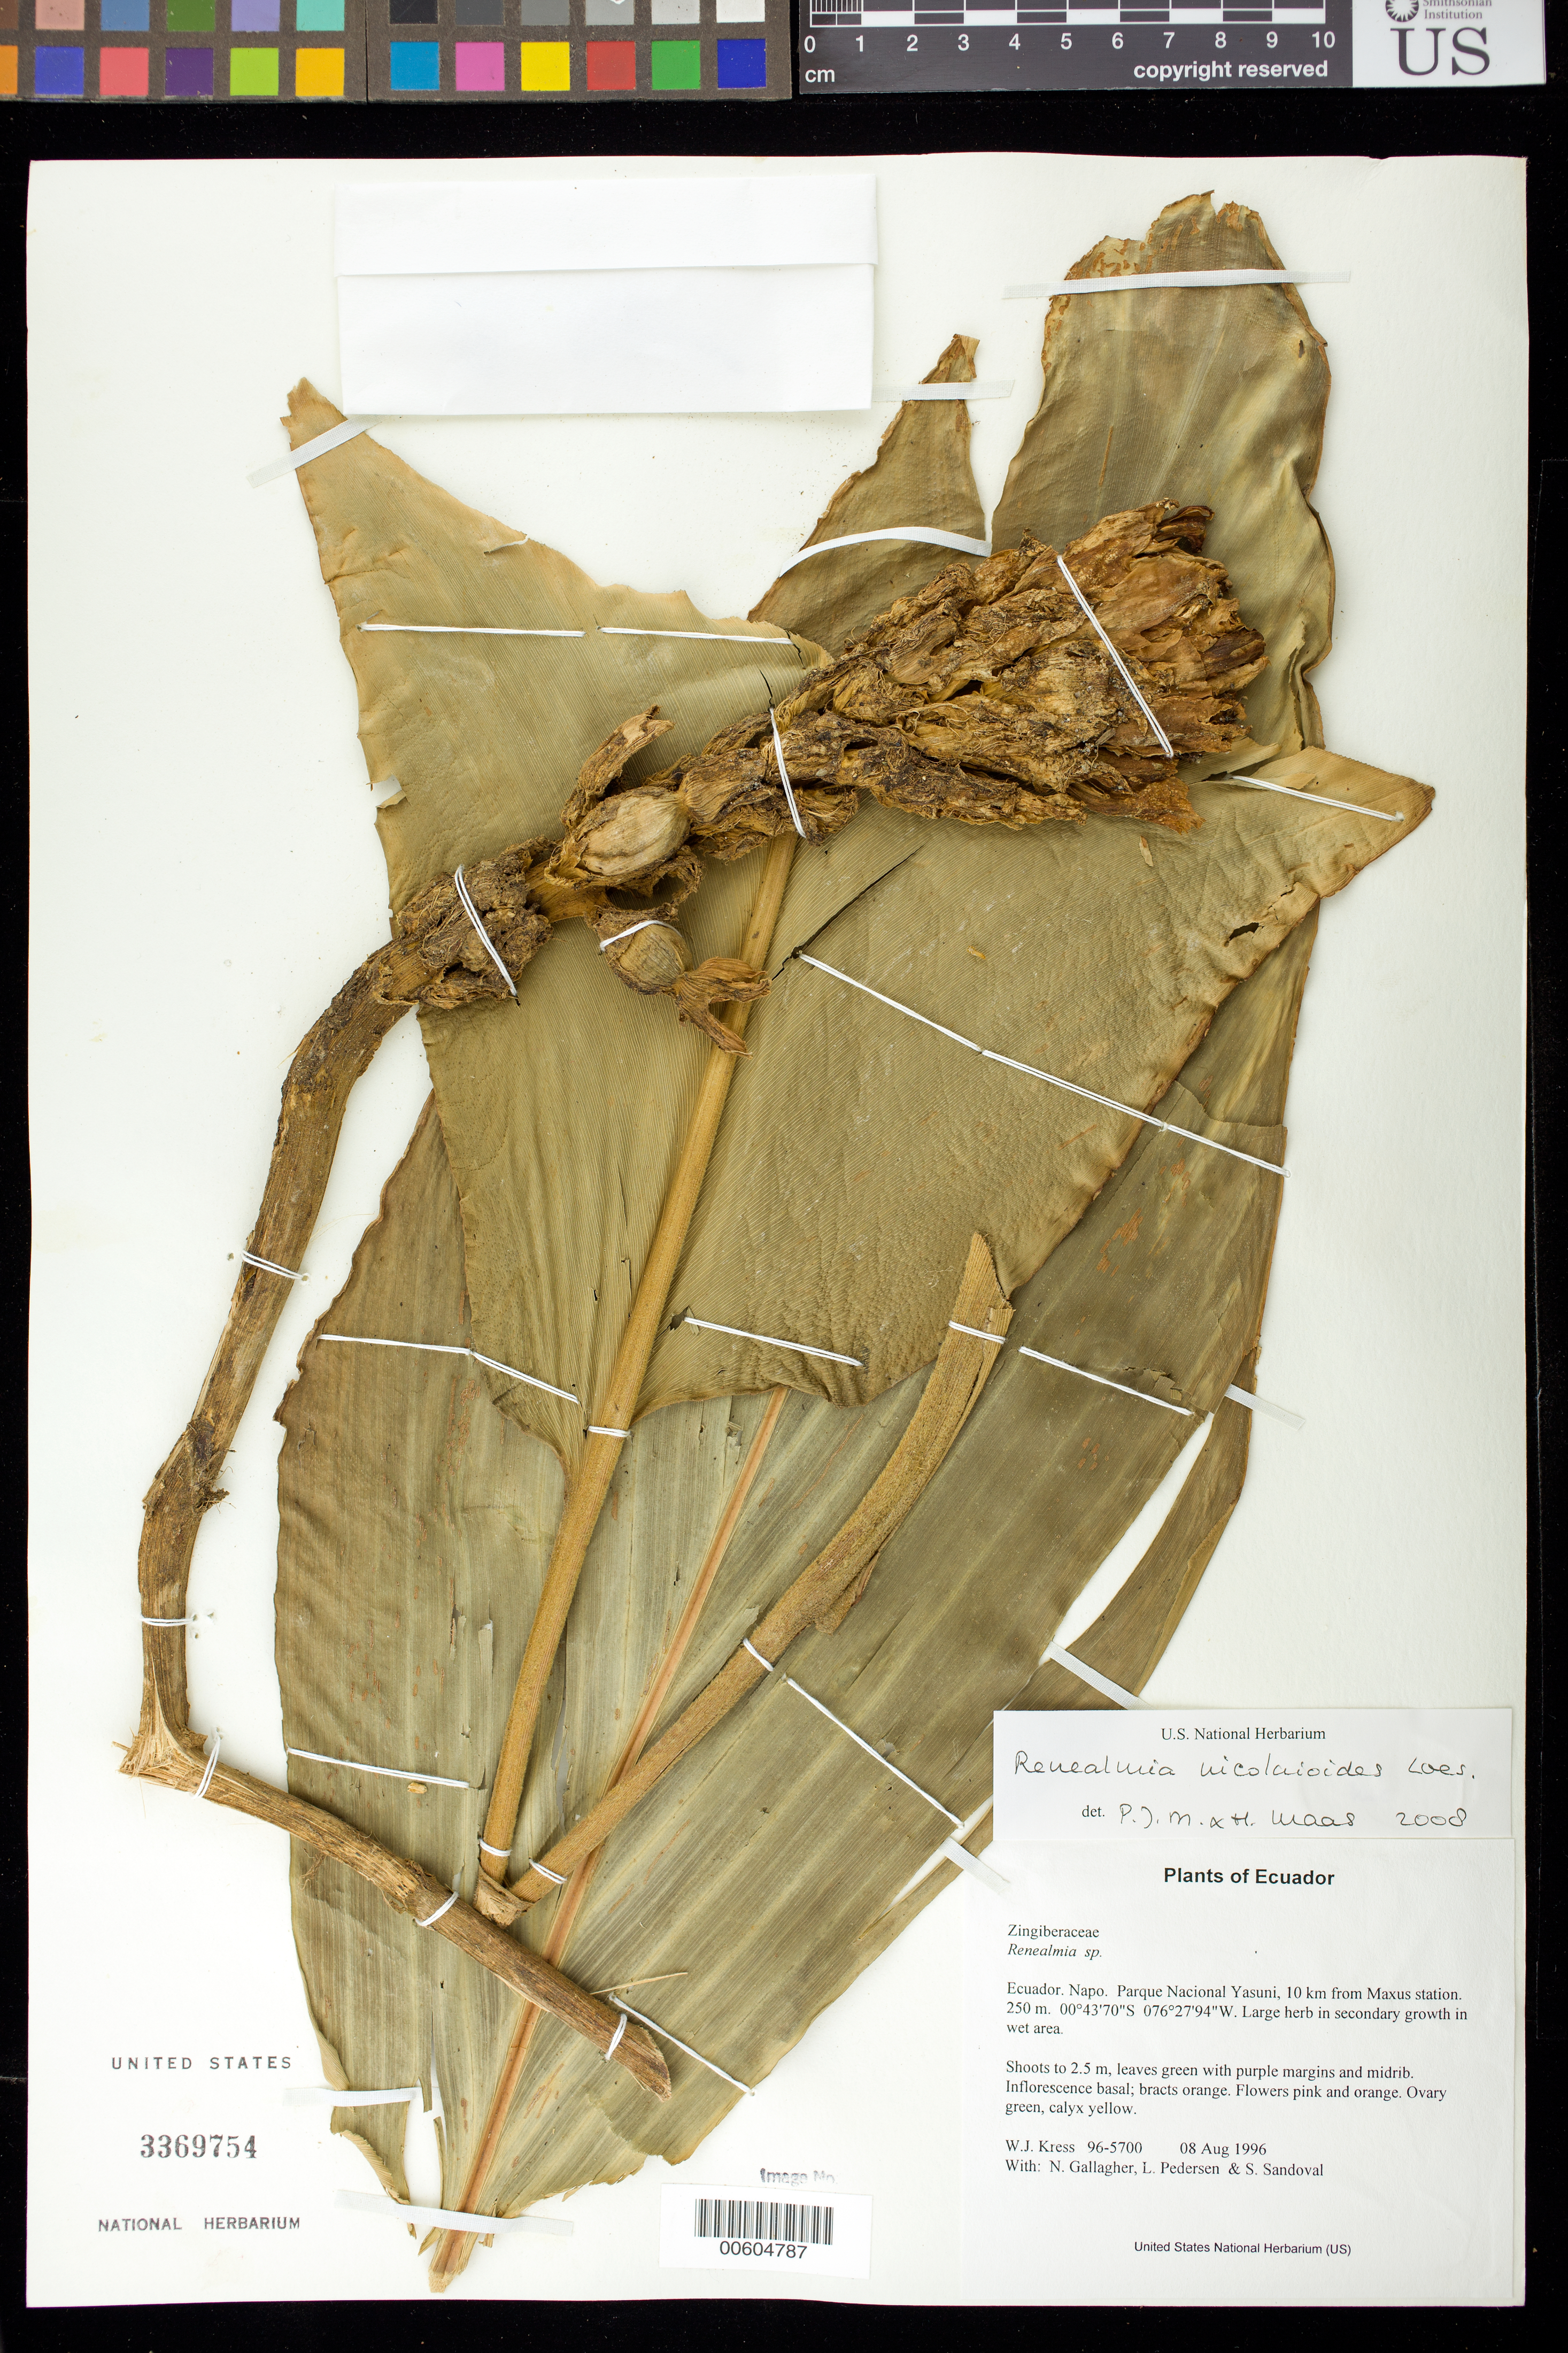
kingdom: Plantae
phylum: Tracheophyta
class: Liliopsida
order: Zingiberales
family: Zingiberaceae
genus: Renealmia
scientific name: Renealmia nicolaioides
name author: Loes.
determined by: Maas, P. J.; Maas van de Kamer, H.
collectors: W. J. Kress, N. L. Gallagher, L. Pedersen & S. Sandoval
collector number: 96-5700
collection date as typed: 08 Aug 1996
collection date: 1996-08-08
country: Ecuador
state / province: Napo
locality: Parque Nacional Yasuni, 10 km from Maxus station.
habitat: Large herb in secondary growth in wet area.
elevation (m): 250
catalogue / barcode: US 3369754